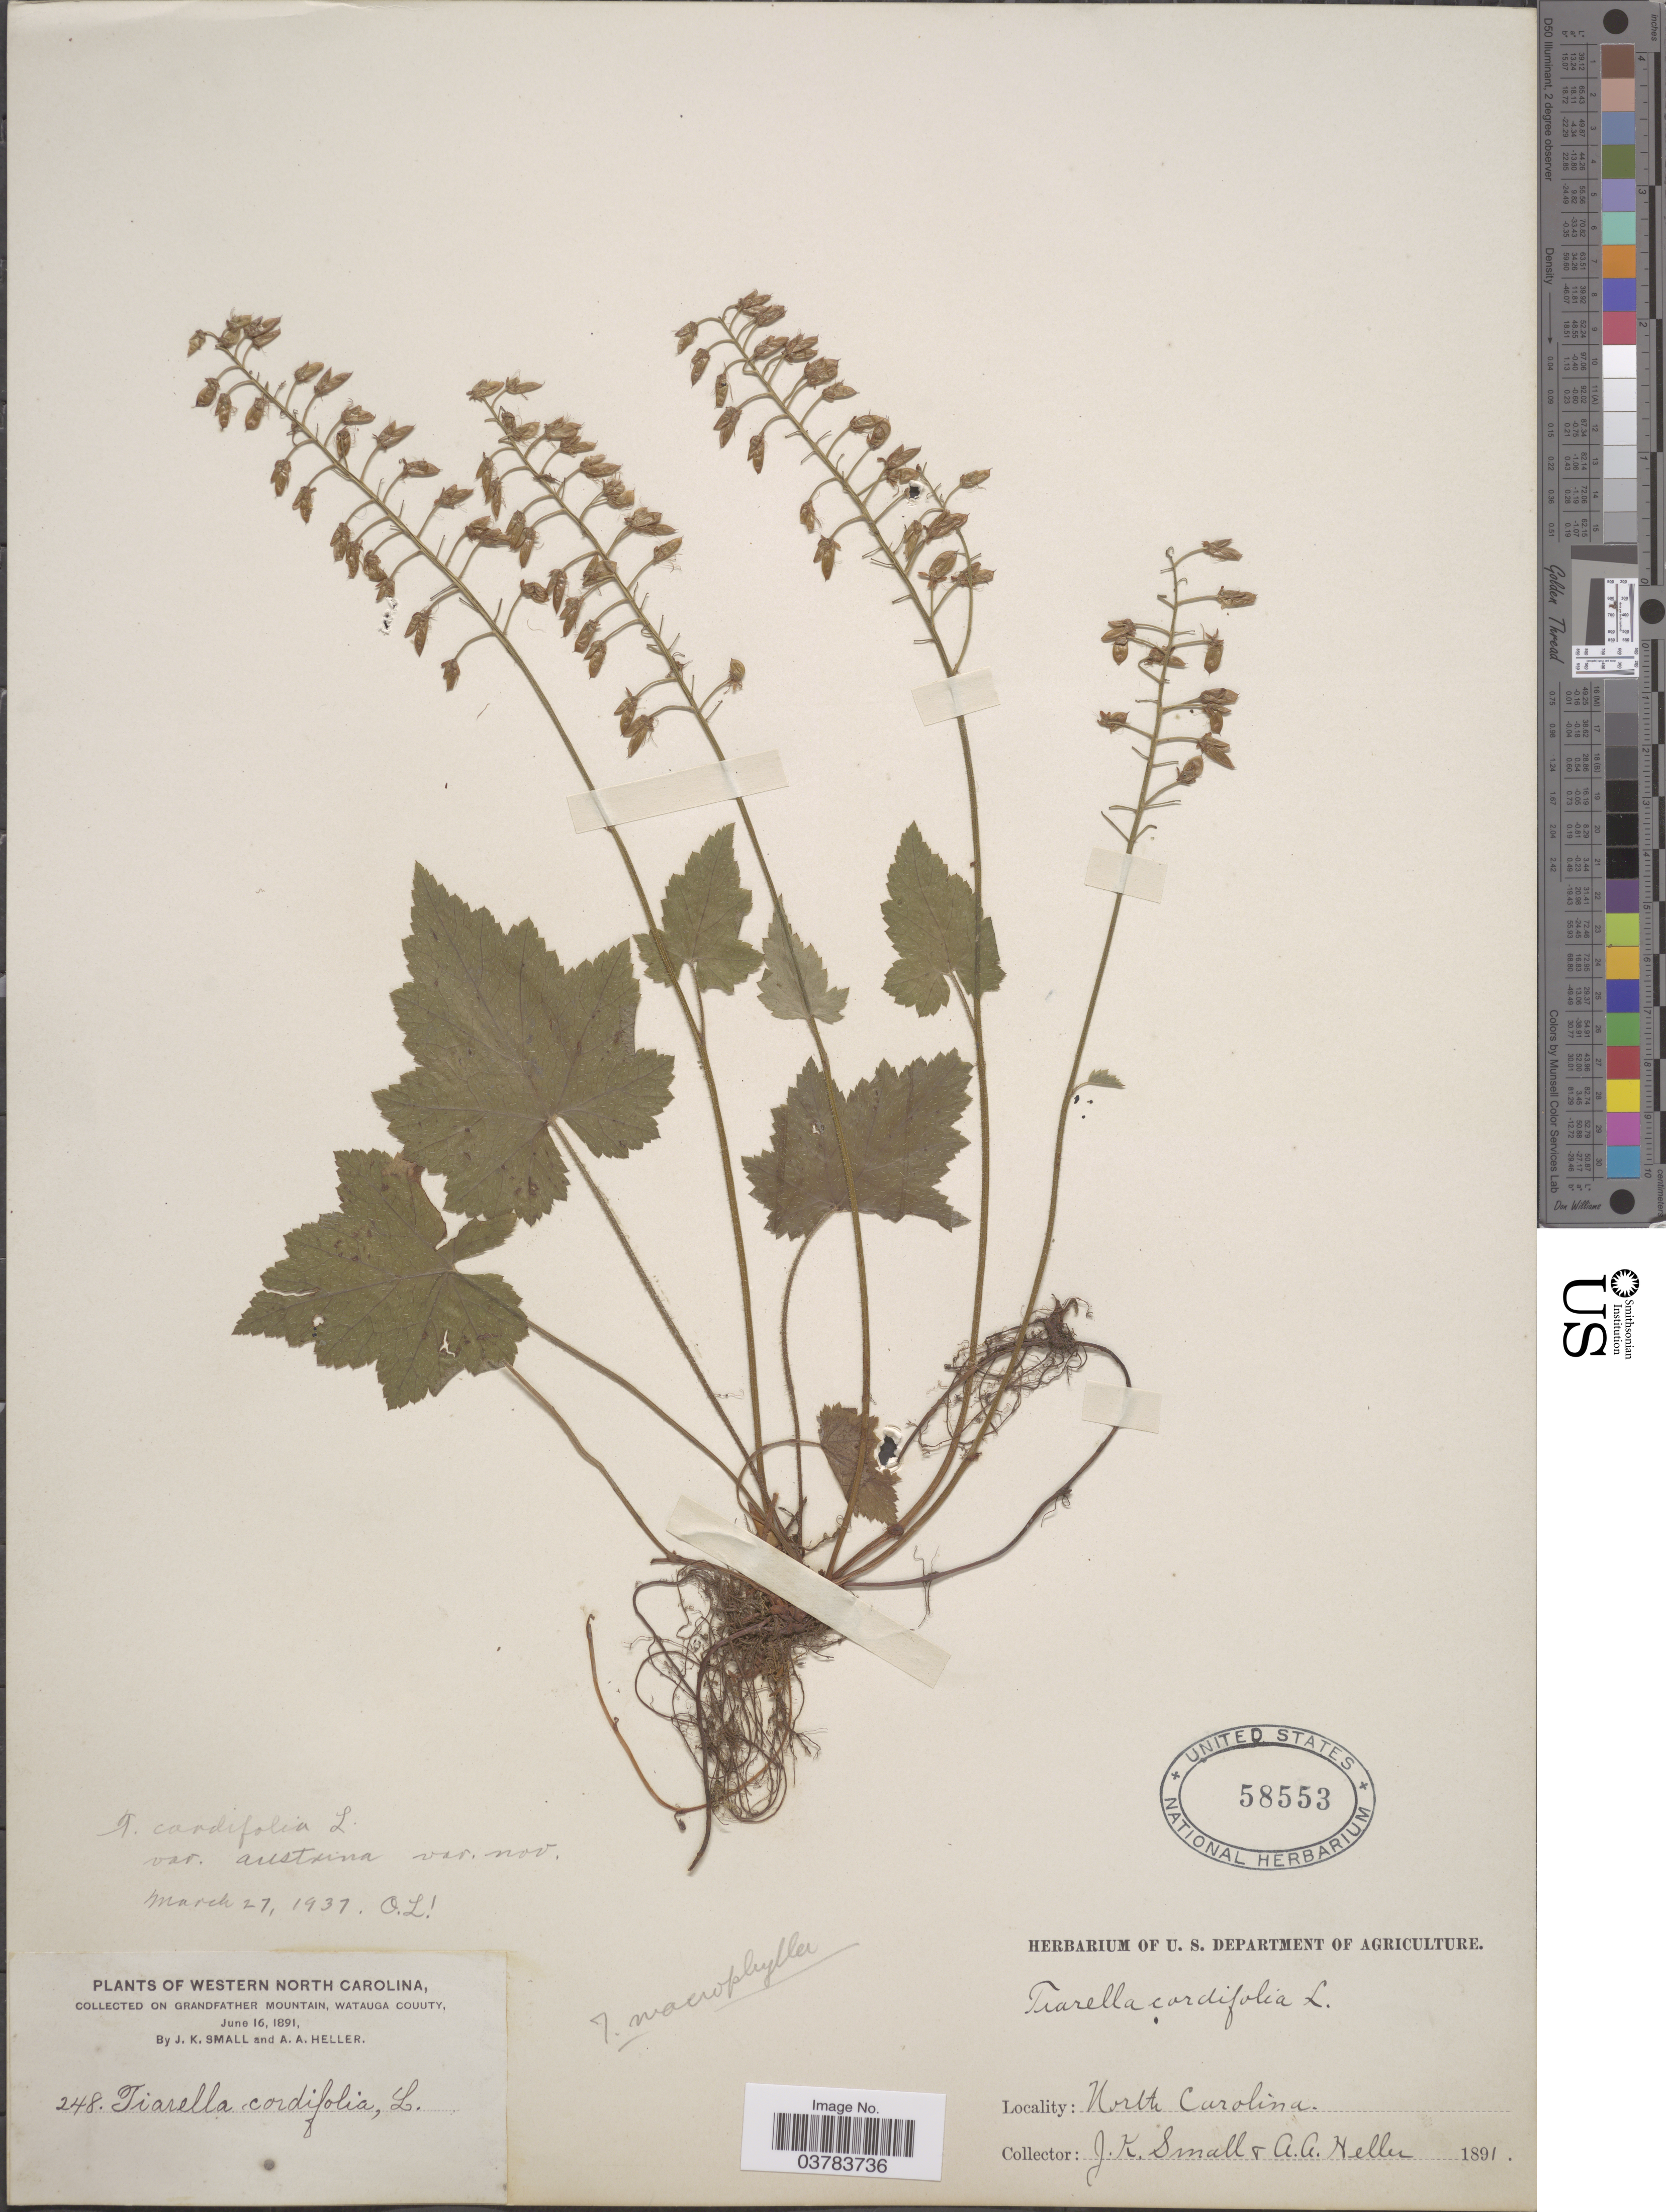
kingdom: Plantae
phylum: Tracheophyta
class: Magnoliopsida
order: Saxifragales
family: Saxifragaceae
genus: Tiarella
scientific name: Tiarella cordifolia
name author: L.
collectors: J. K. Small & A. A. Heller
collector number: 248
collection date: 1891-06-16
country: United States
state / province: North Carolina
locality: Western North Carolina. On Grandfather Mountain, Watauga Couuty.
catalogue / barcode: US 58553